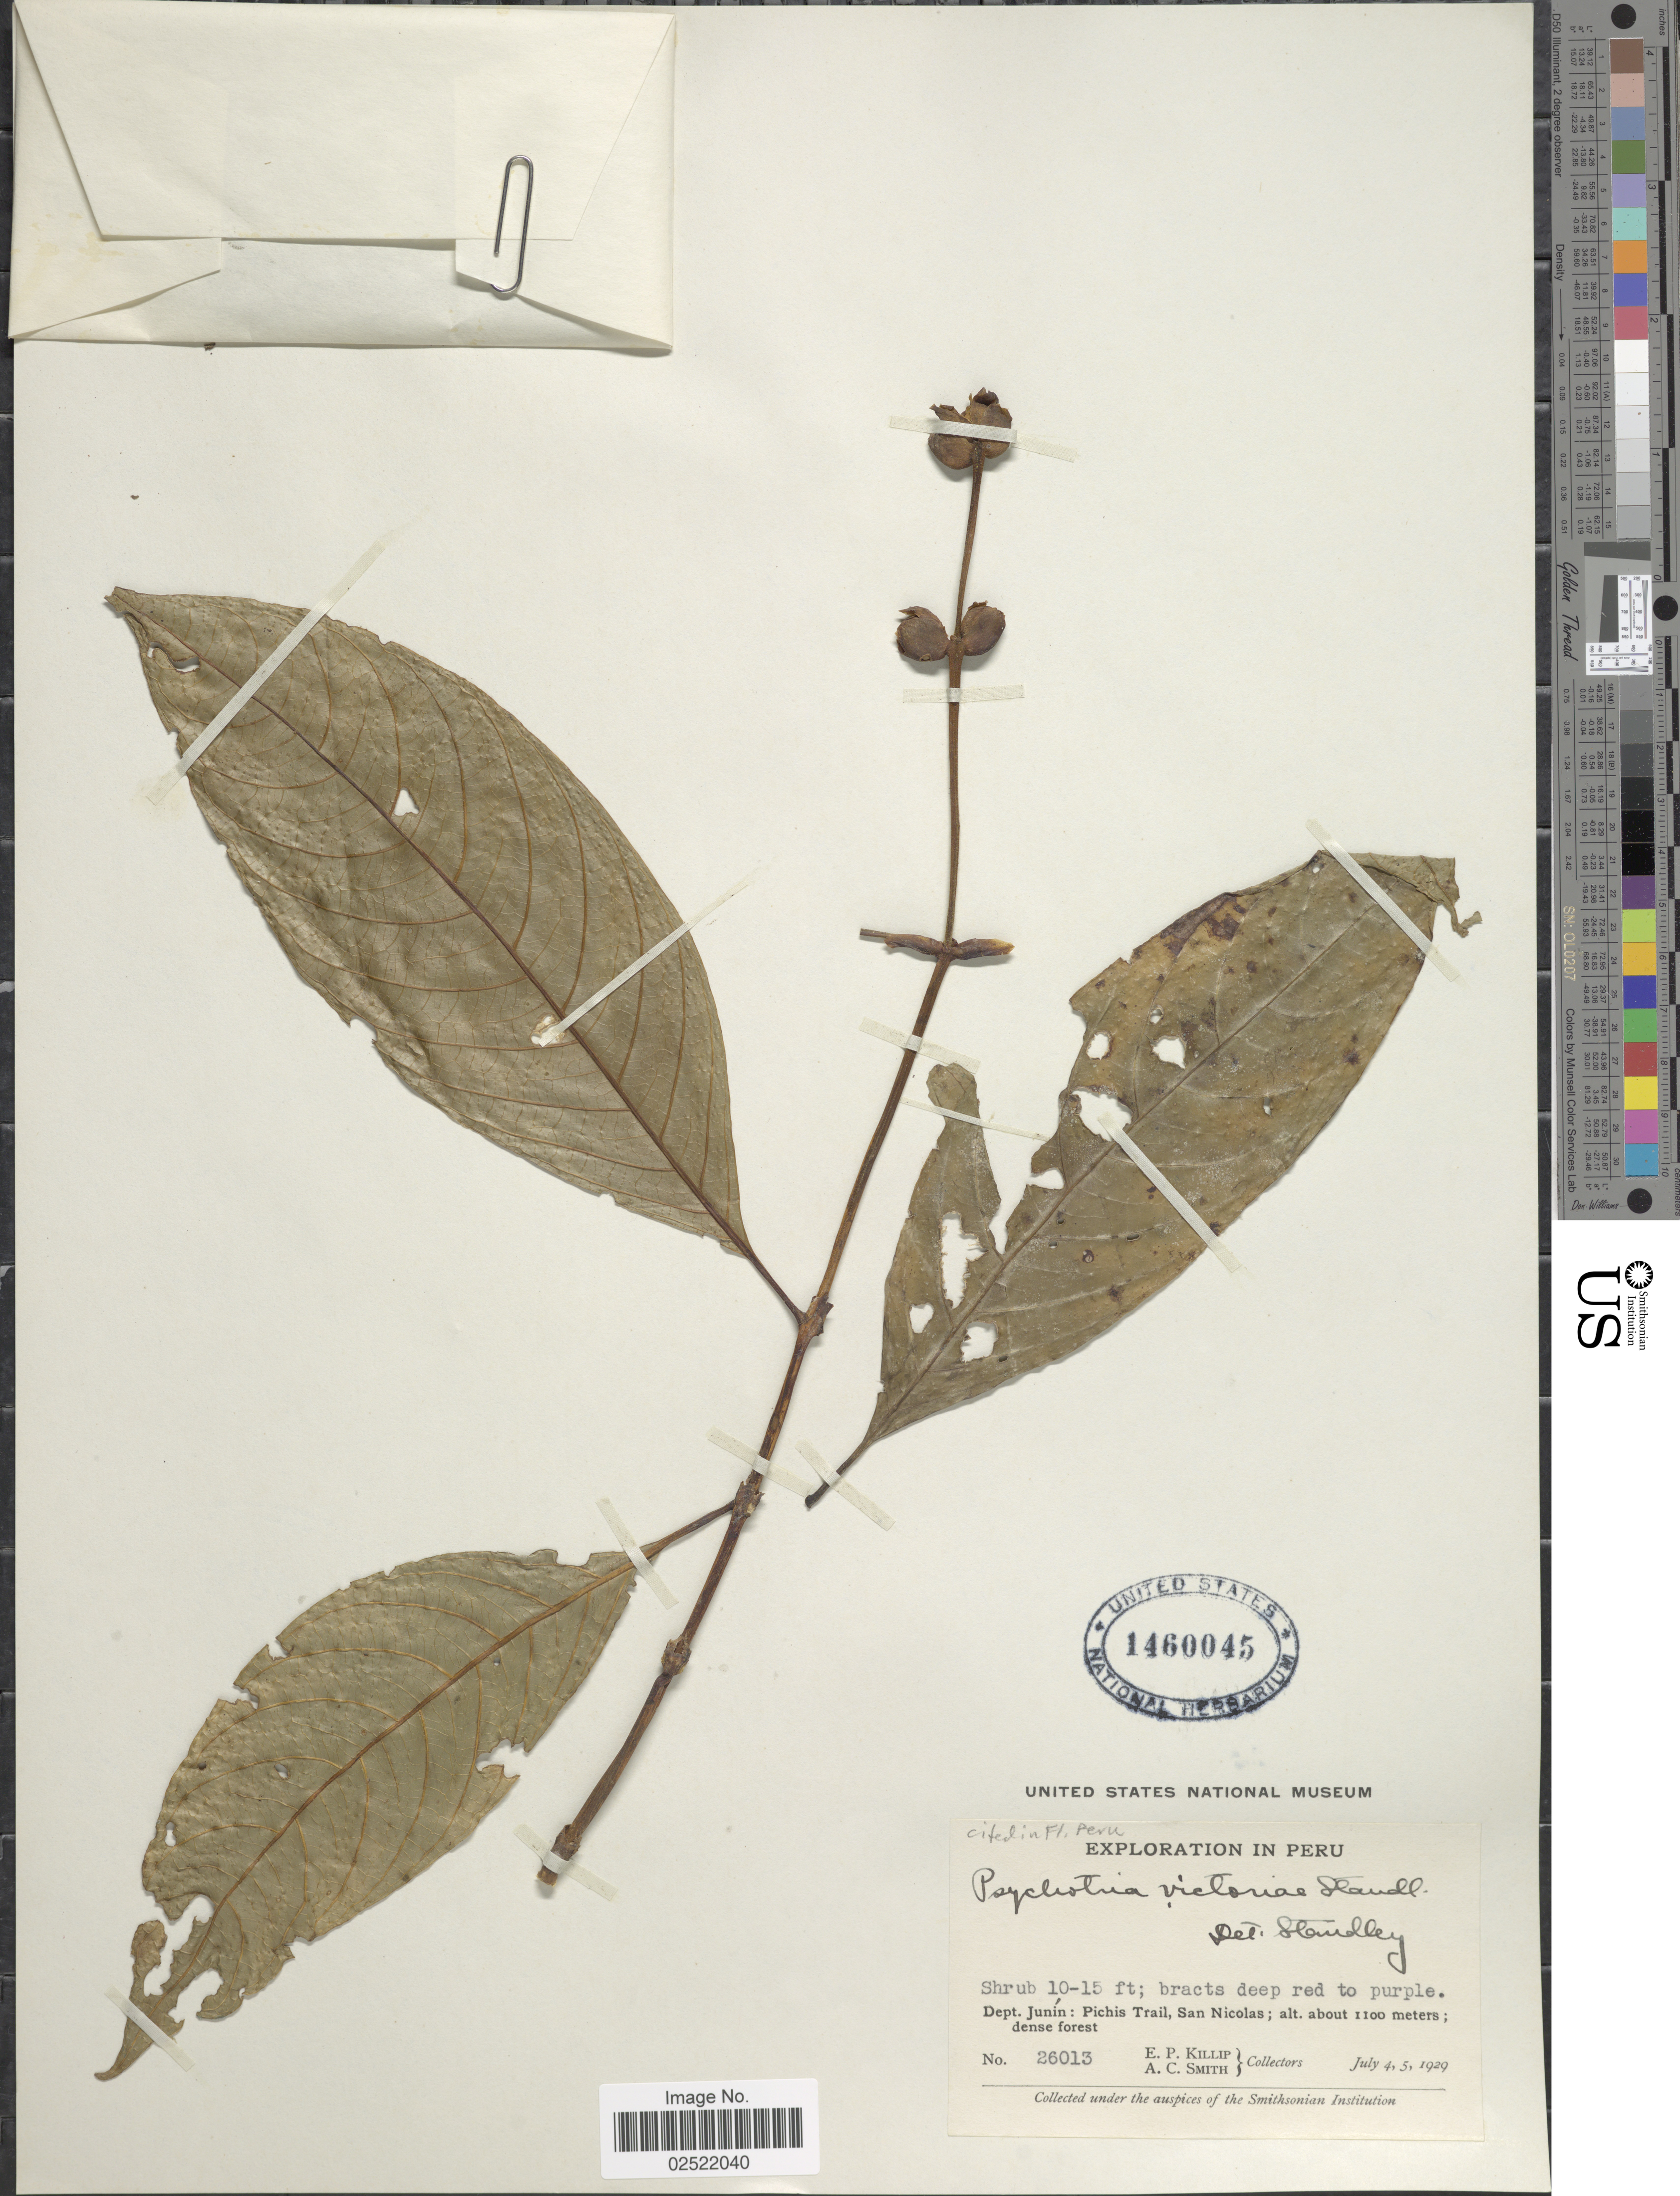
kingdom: Plantae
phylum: Tracheophyta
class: Magnoliopsida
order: Gentianales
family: Rubiaceae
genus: Psychotria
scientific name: Psychotria victoriae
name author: Standl.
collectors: E. P. Killip & A. C. Smith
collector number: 26013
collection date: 1929-07-04/1929-07-05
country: Peru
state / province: Junín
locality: Dept. Junin: Pichis Trail, San Nicolas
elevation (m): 1100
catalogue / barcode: US 1460045